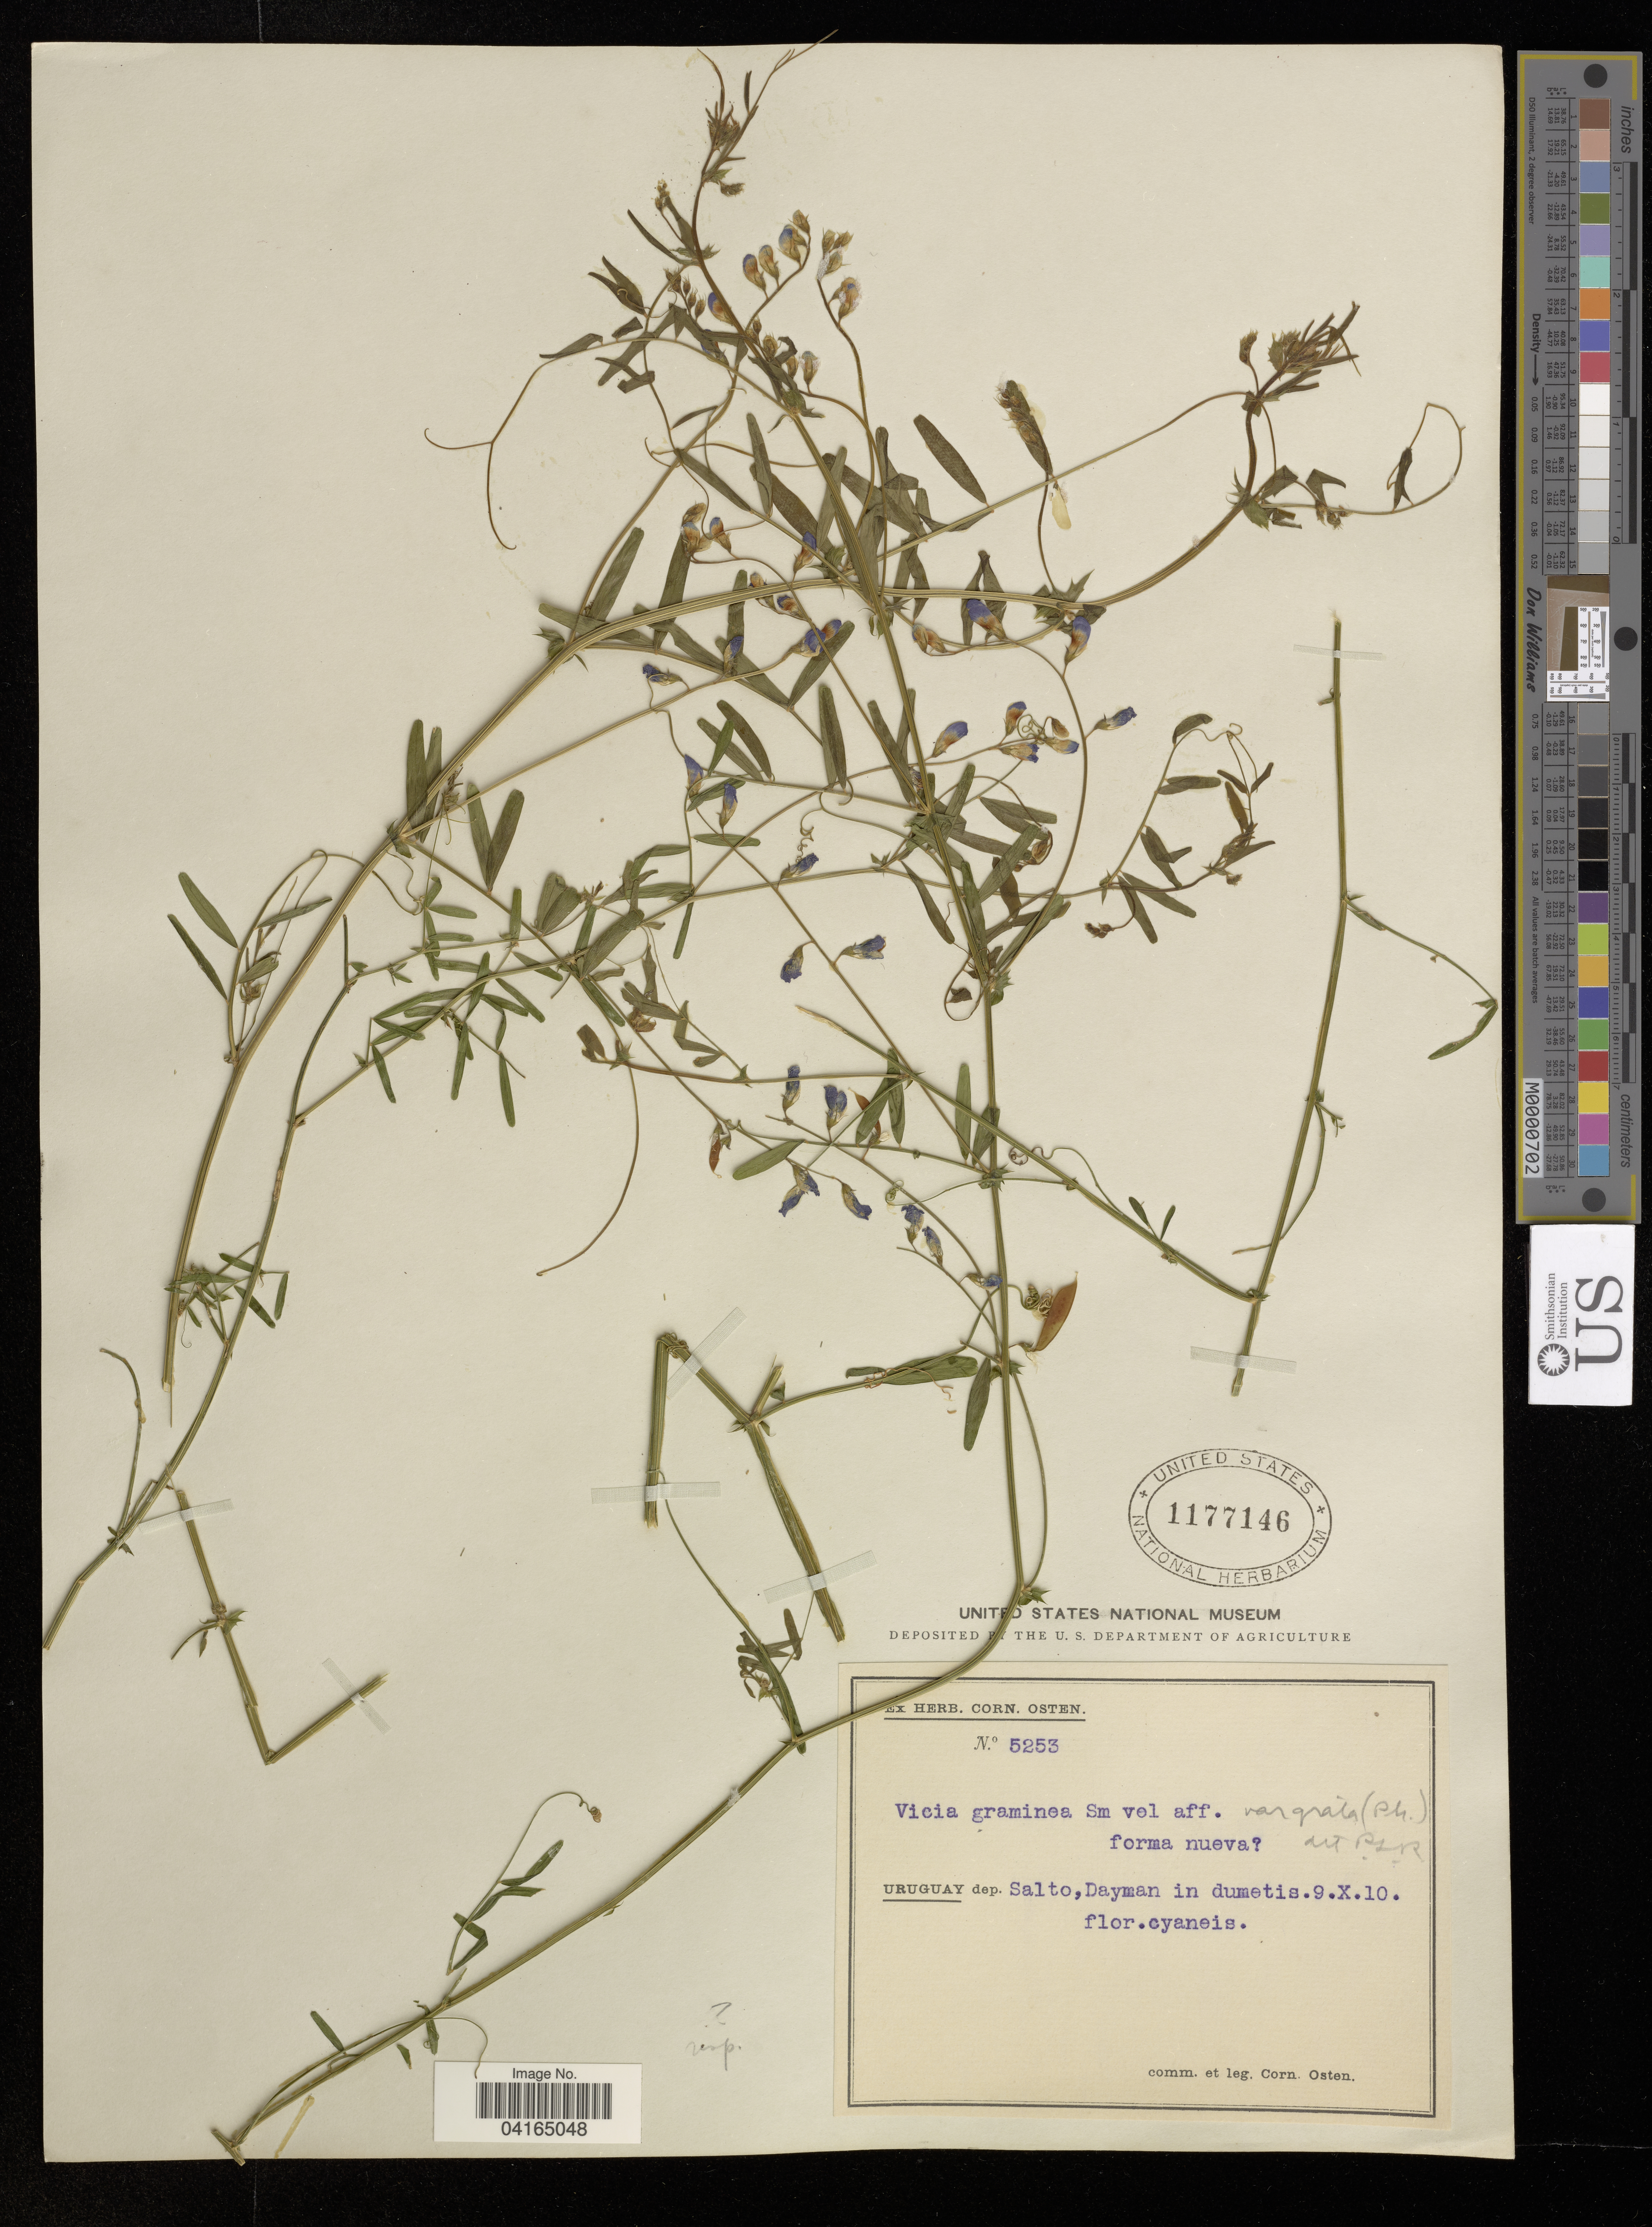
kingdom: Plantae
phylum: Tracheophyta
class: Magnoliopsida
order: Fabales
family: Fabaceae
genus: Vicia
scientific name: Vicia graminea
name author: Sm.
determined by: Hechenleitner, Paulina, RBG Edinburgh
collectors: C. Osten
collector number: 5253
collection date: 1910-10-09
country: Uruguay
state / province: Salto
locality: Dep. Salto, Dayman in dumetis.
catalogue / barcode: US 1177146